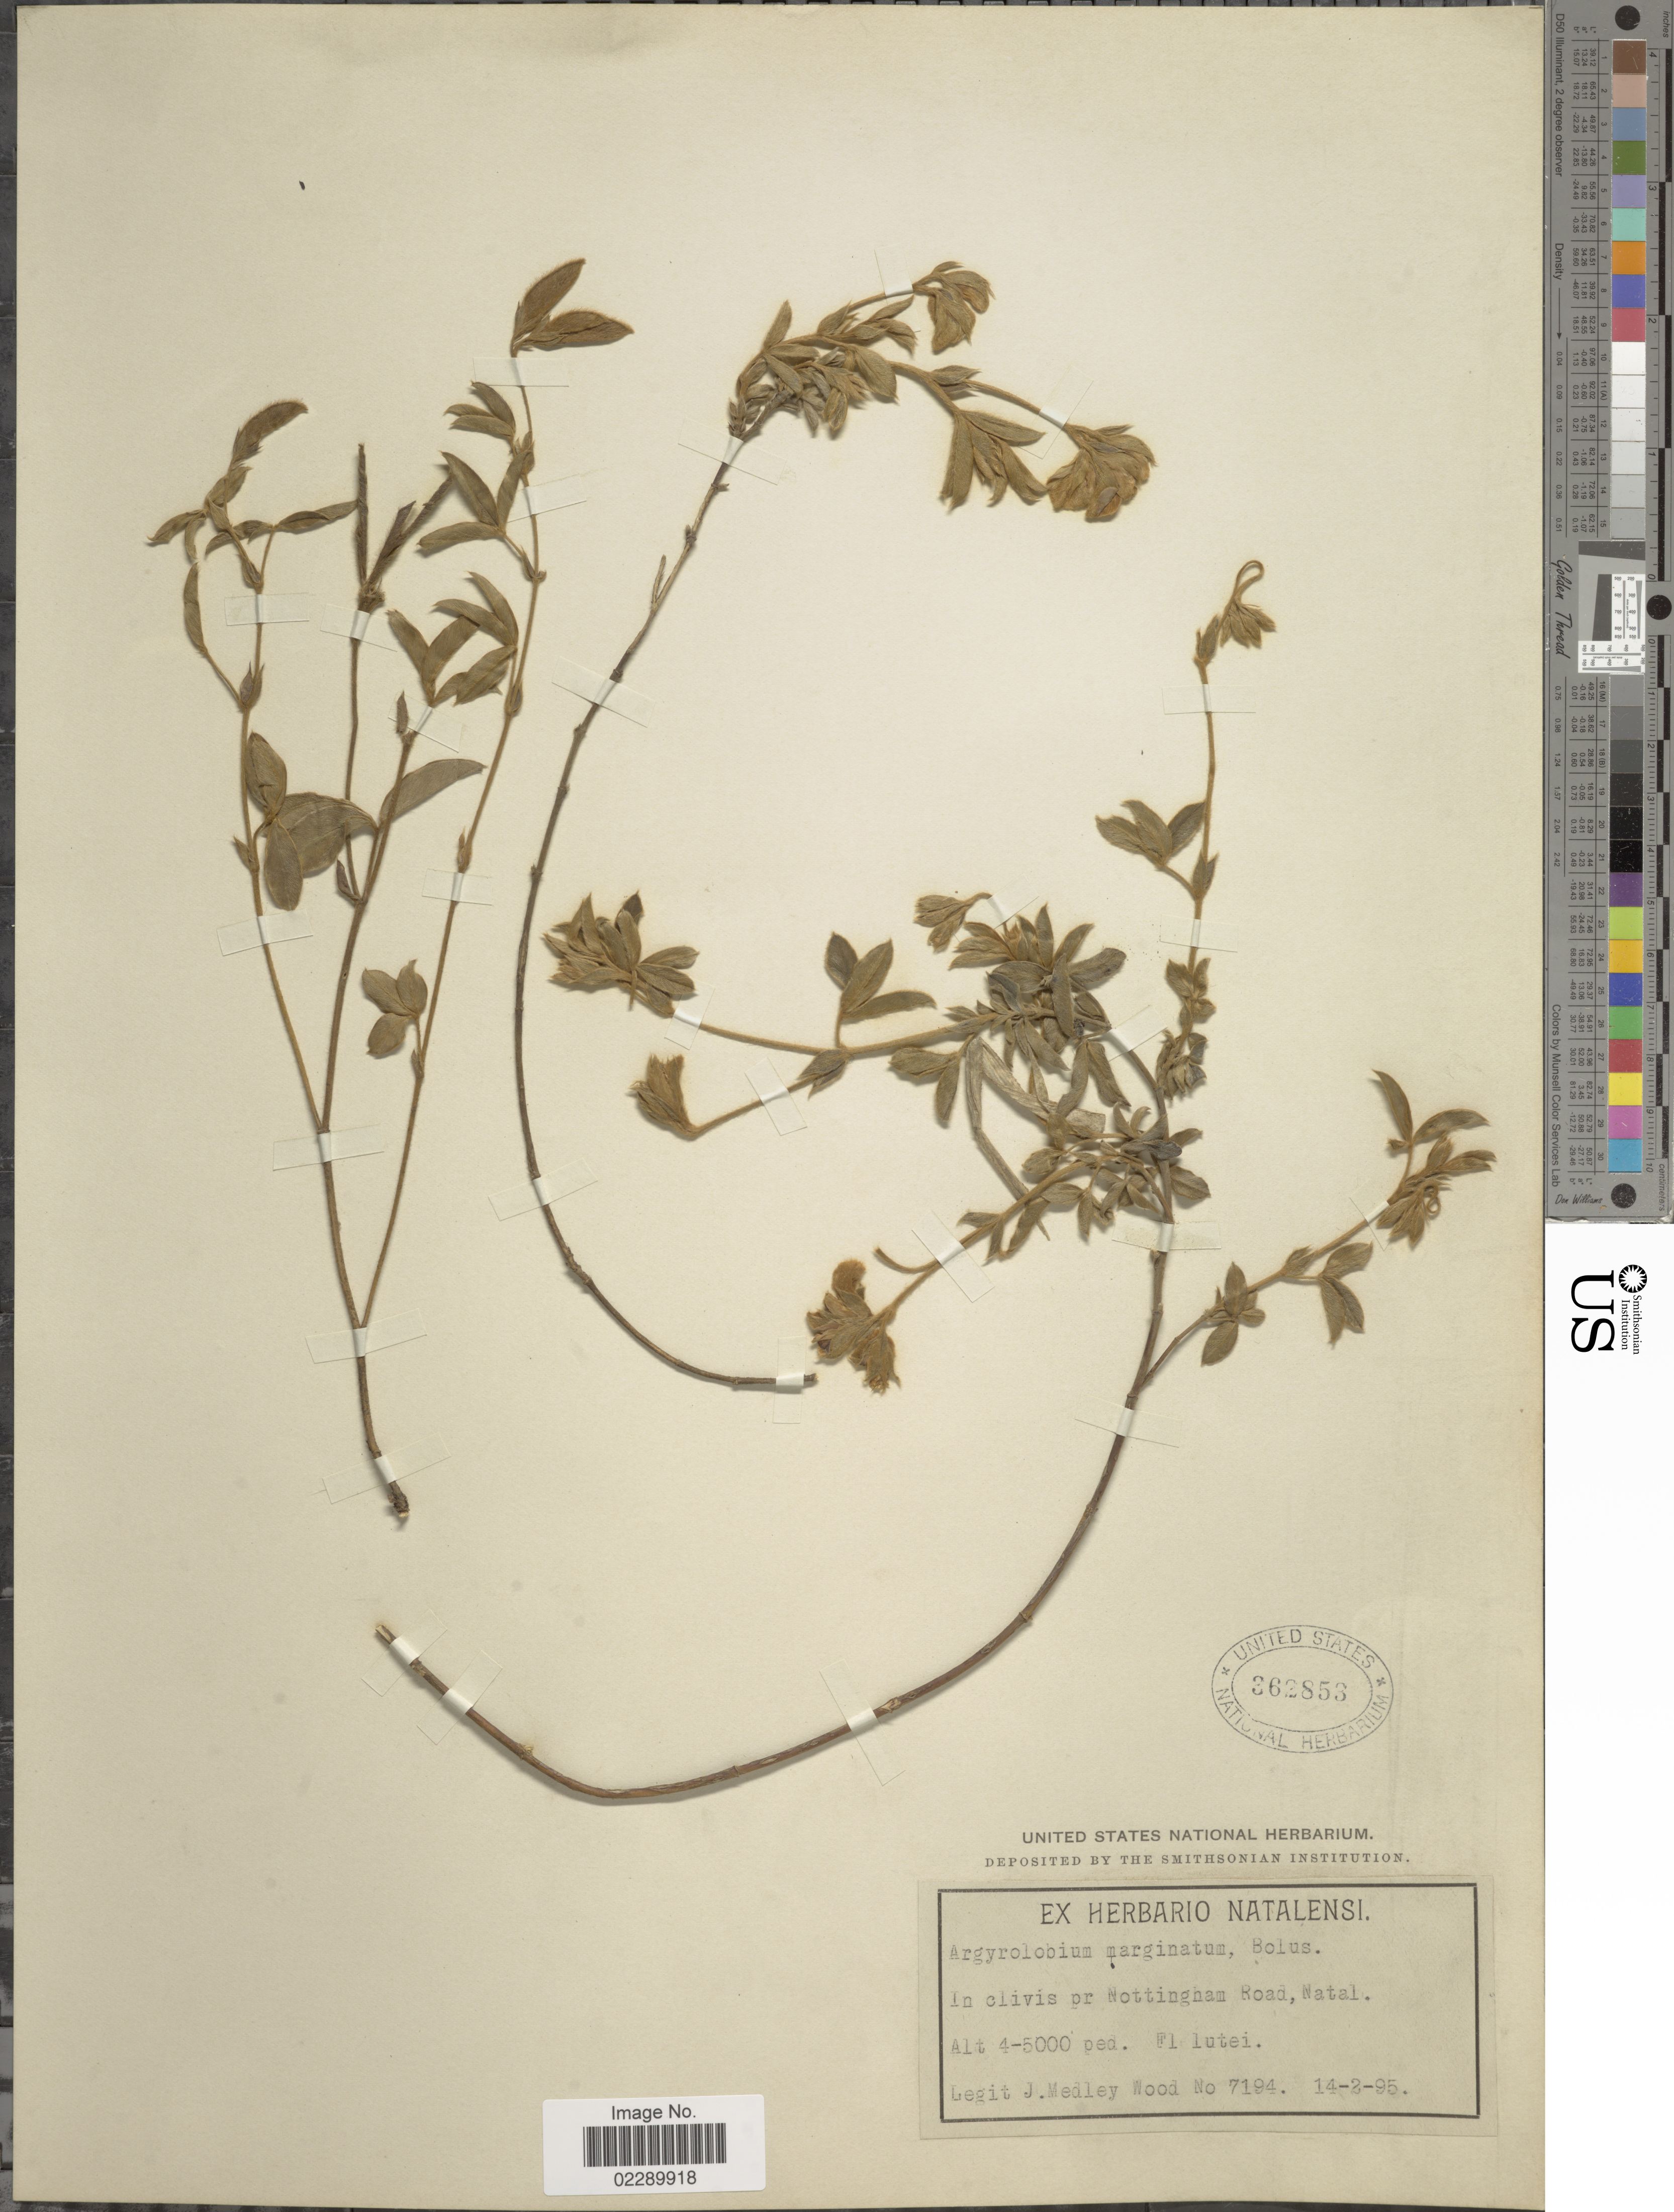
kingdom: Plantae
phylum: Tracheophyta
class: Magnoliopsida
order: Fabales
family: Fabaceae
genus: Argyrolobium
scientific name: Argyrolobium marginatum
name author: Bolus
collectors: J. Medley Wood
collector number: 7194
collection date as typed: Transcribed d/m/y: 14/2/95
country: South Africa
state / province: KwaZulu-Natal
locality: In clivis pr Nottingham Road, Natal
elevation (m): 1219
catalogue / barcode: US 362853